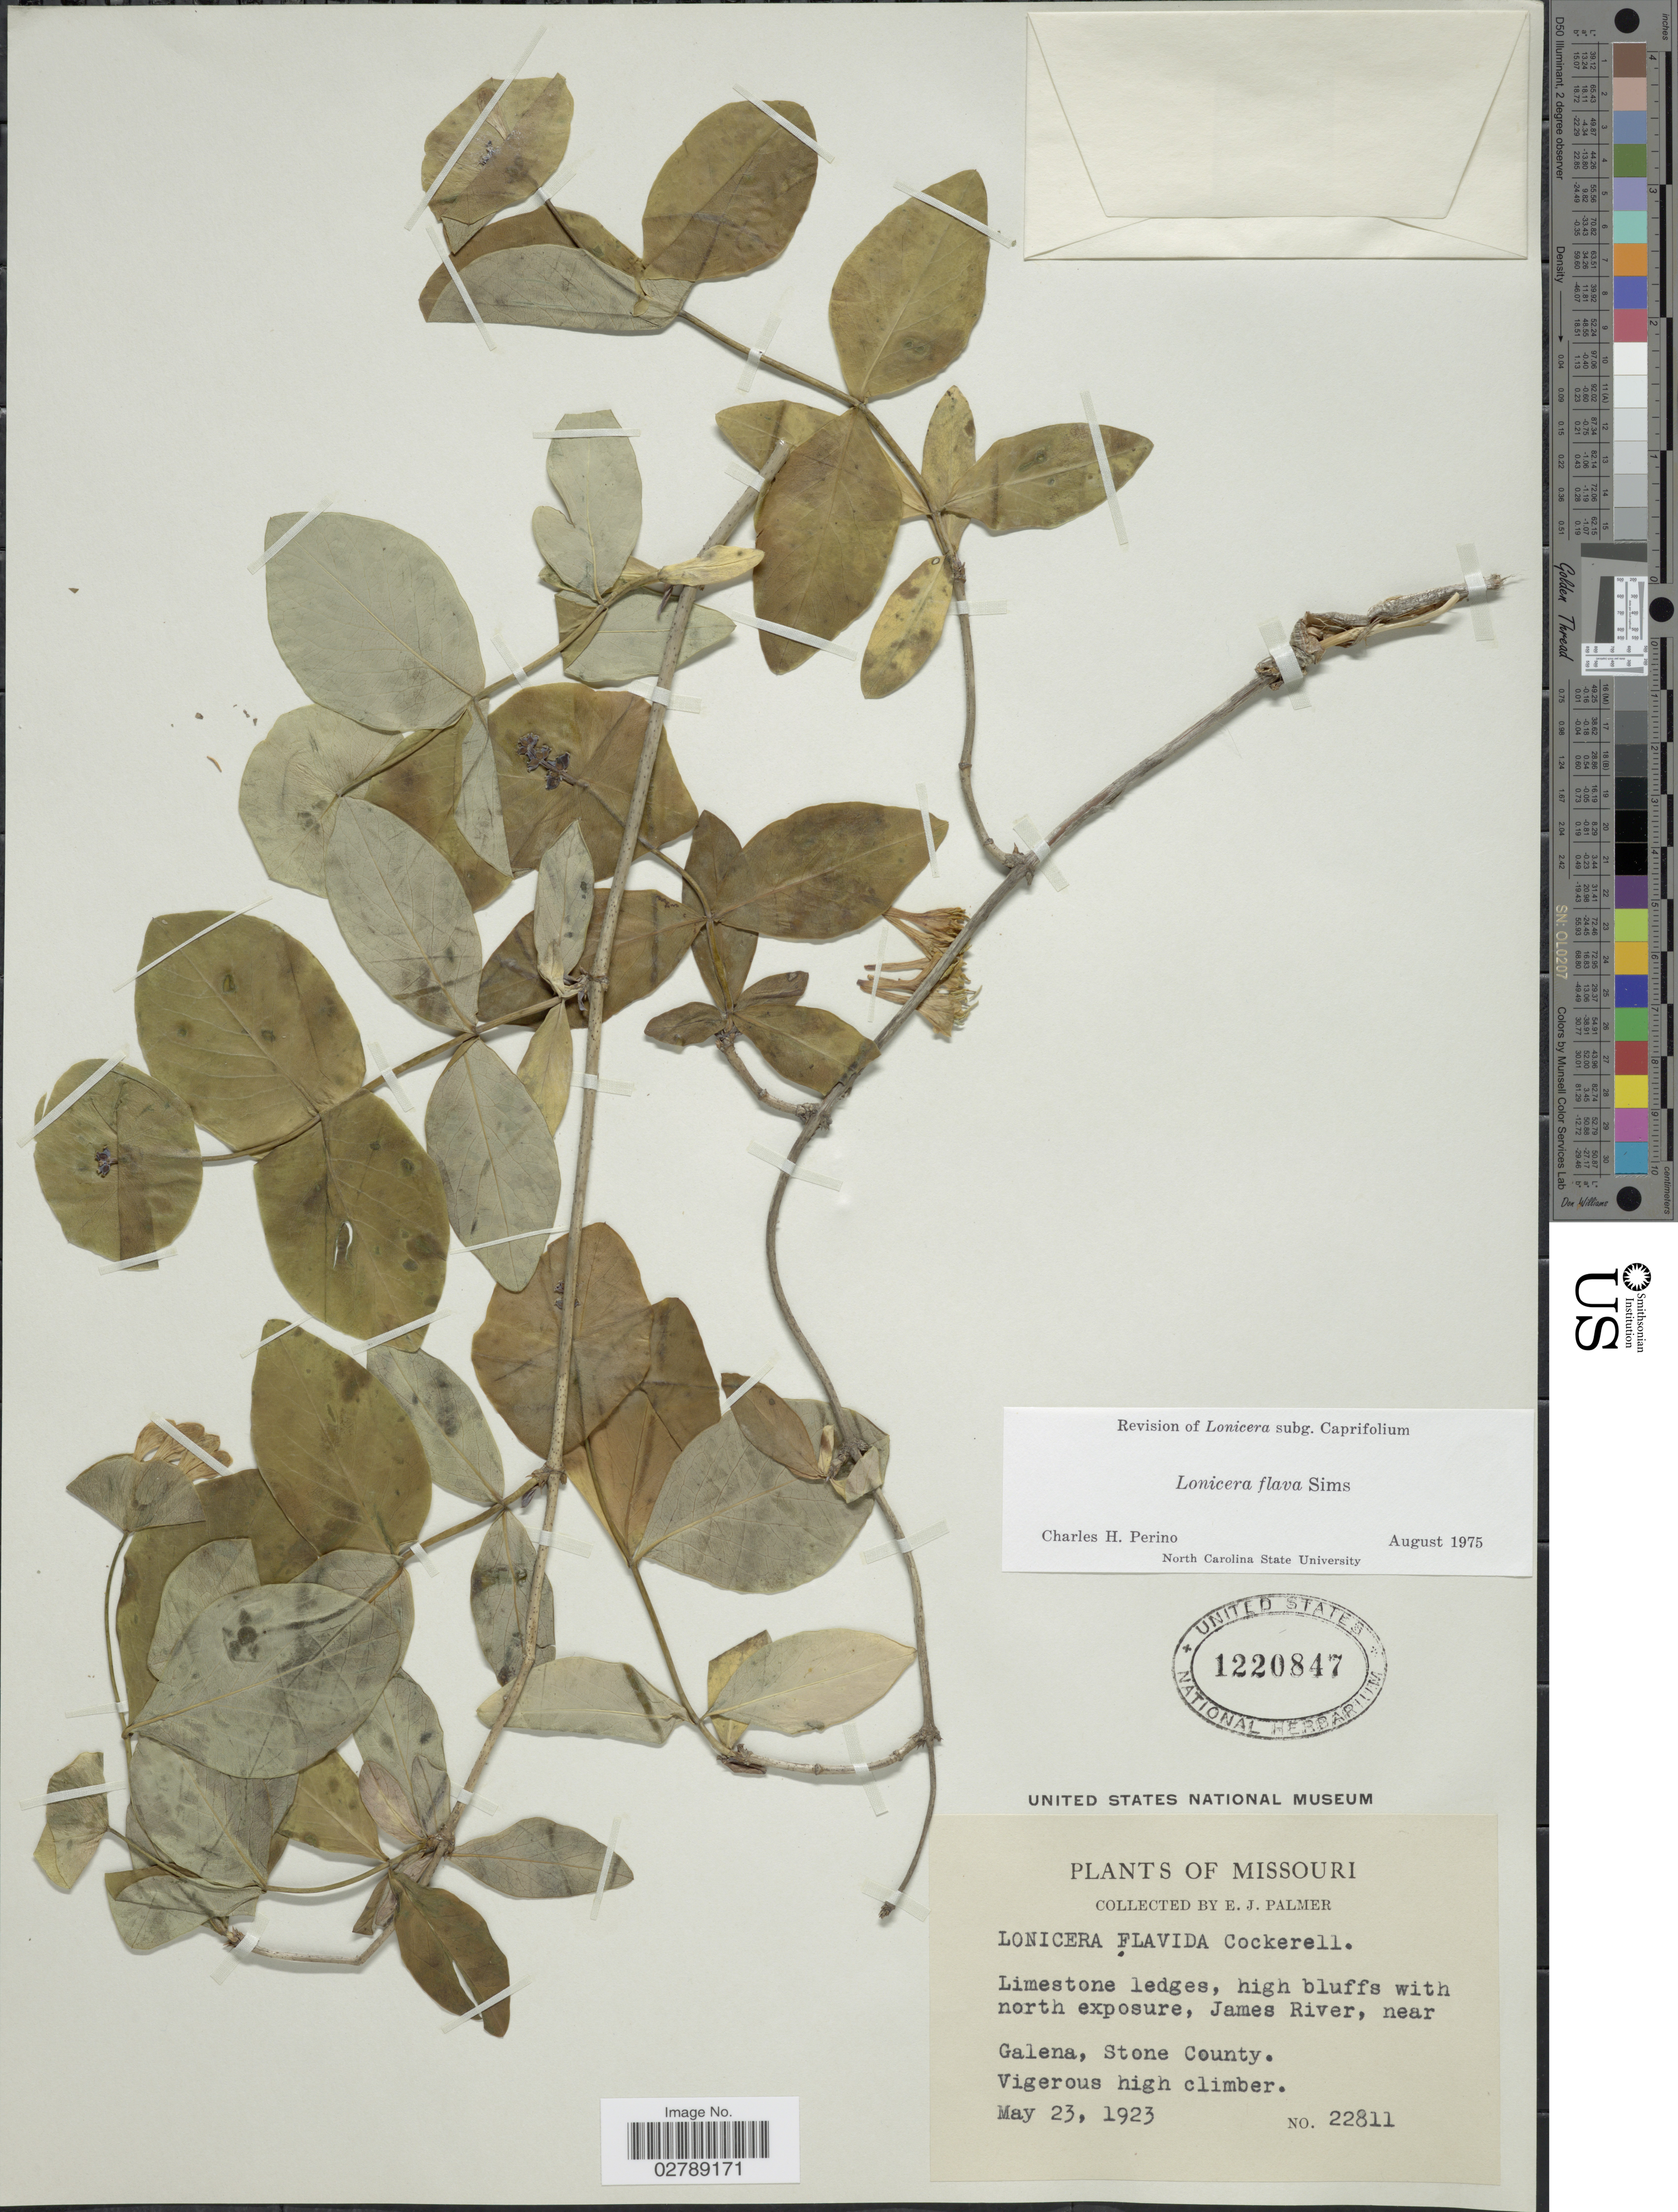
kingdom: Plantae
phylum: Tracheophyta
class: Magnoliopsida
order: Dipsacales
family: Caprifoliaceae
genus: Lonicera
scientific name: Lonicera flavida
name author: Cockerell ex Rehder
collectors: E. J. Palmer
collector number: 22811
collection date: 1923-05-23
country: United States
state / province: Missouri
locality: James River, near Galena, Stone County.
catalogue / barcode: US 1220847